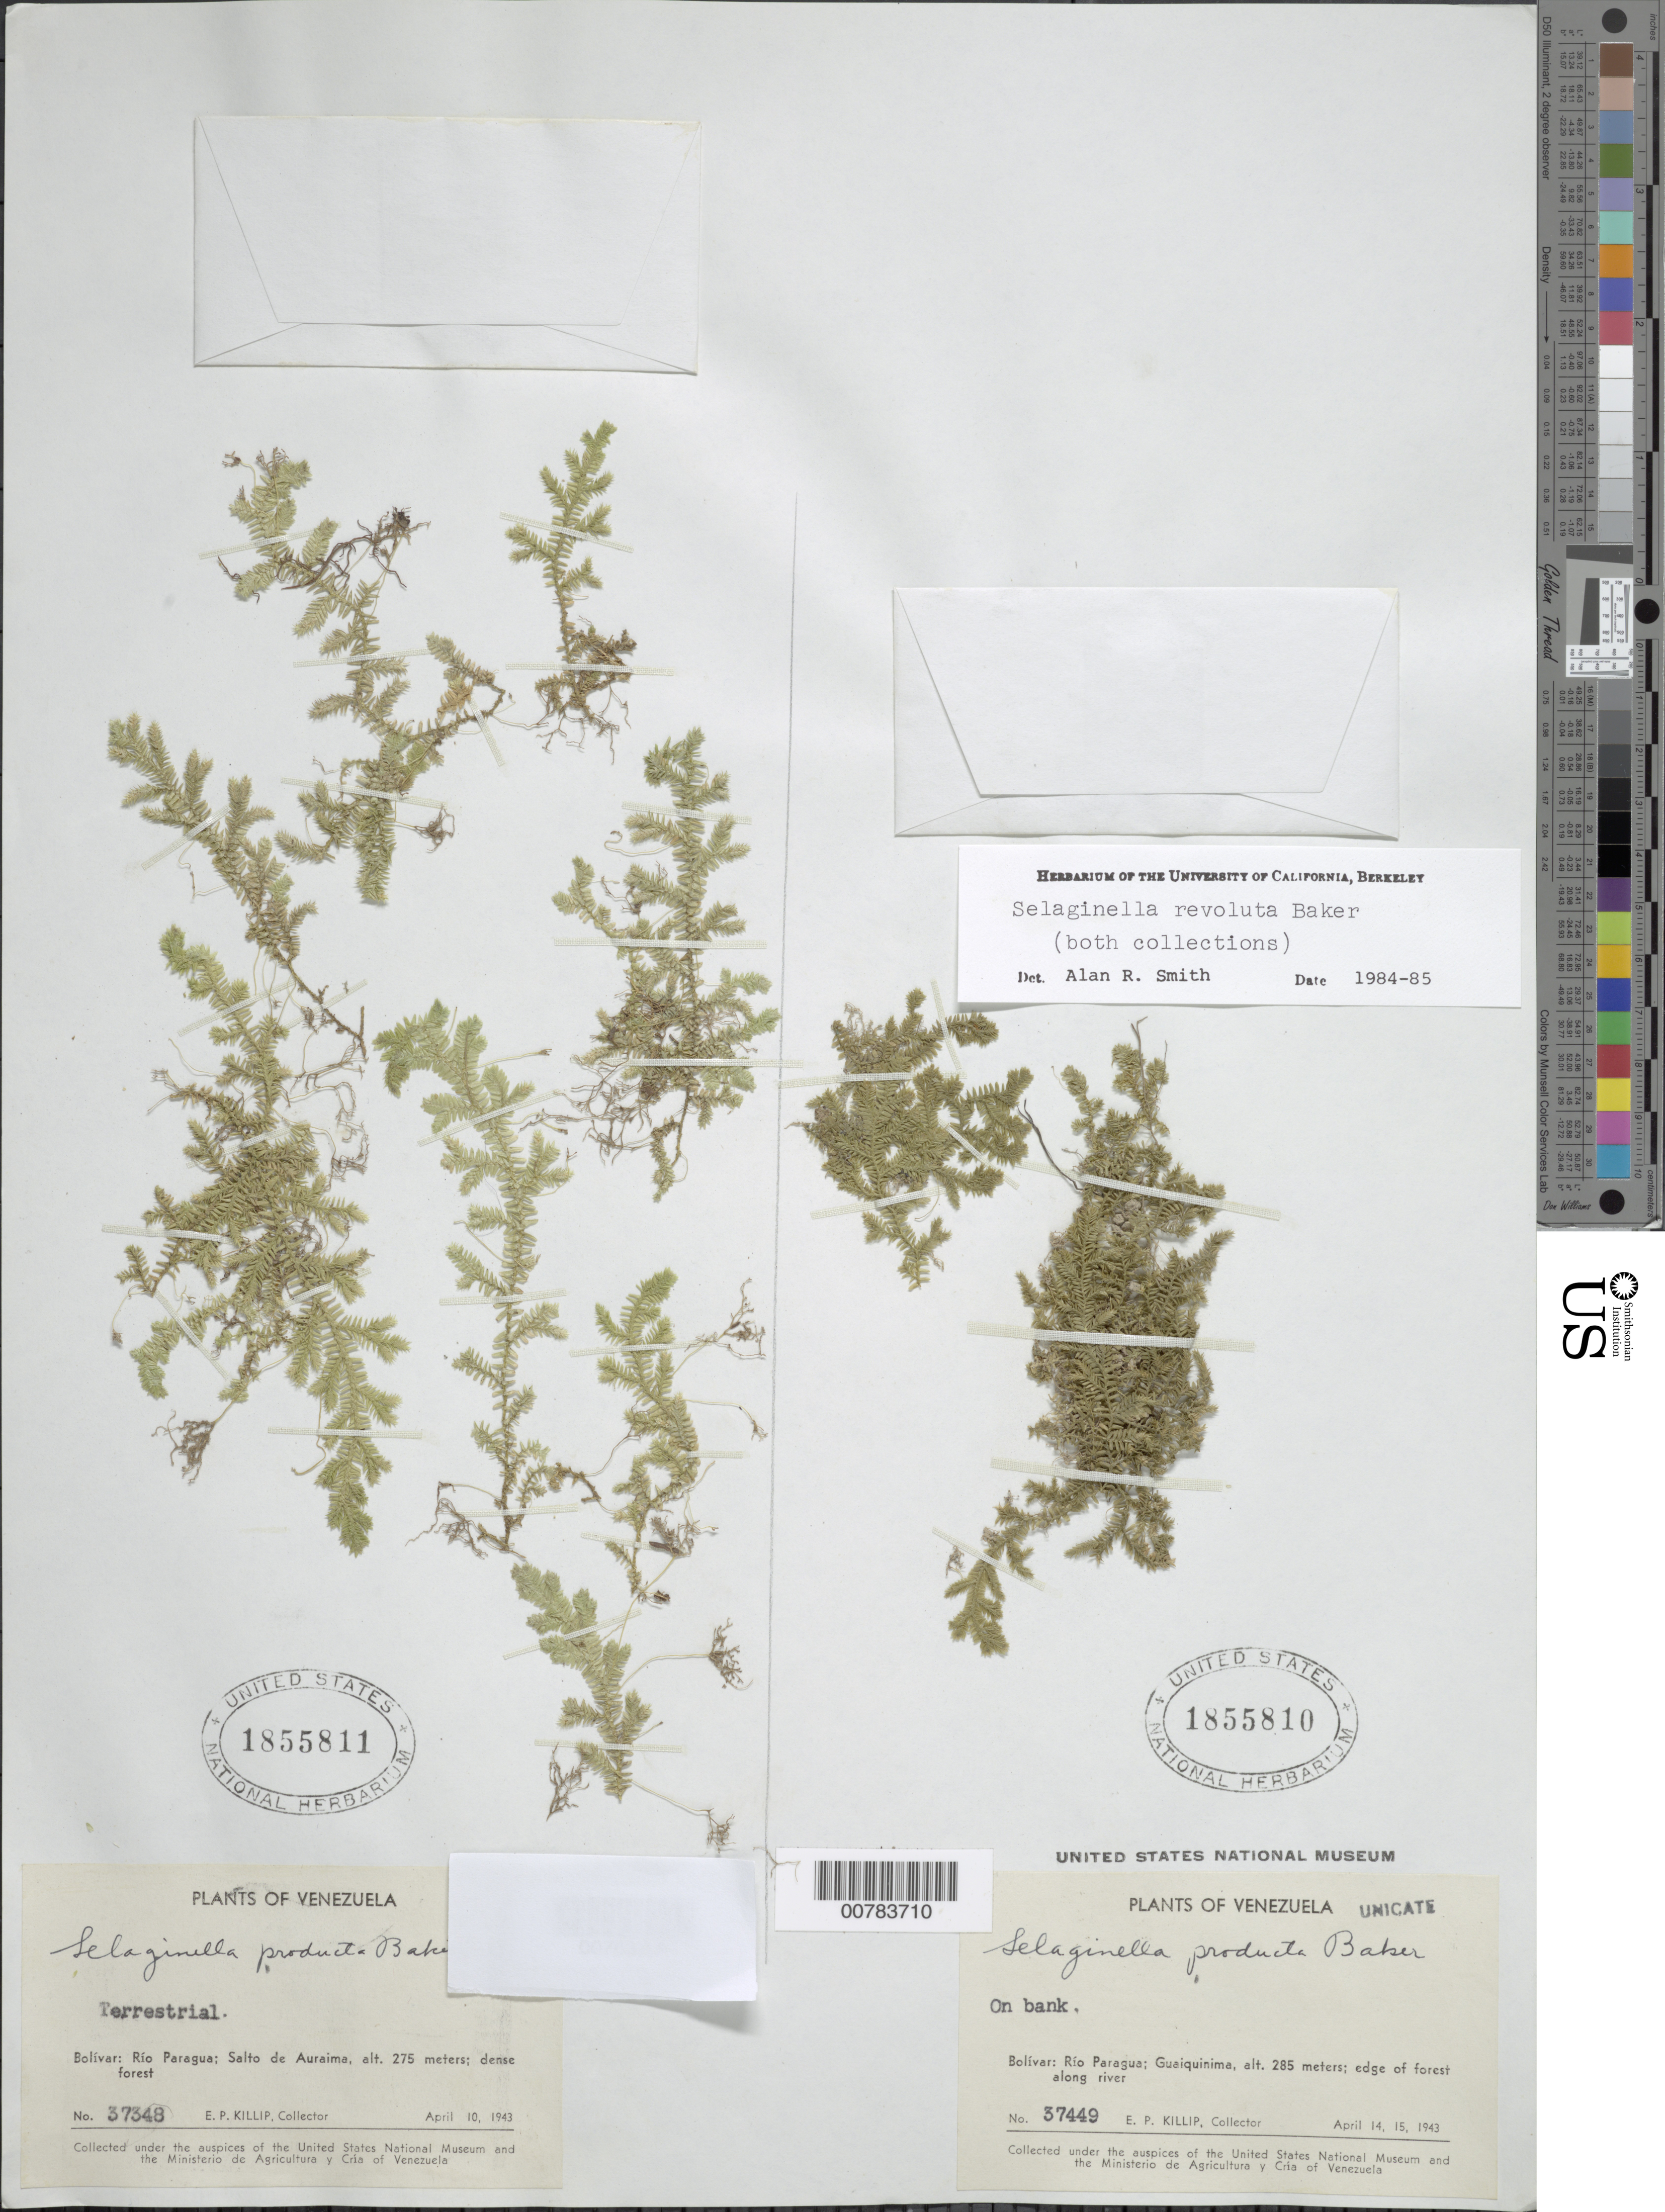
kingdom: Plantae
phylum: Tracheophyta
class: Lycopodiopsida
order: Selaginellales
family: Selaginellaceae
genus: Selaginella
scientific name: Selaginella revoluta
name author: Baker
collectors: E. P. Killip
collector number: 37449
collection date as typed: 14-Apr-43 to 15-Apr-43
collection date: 1943-04-14/1943-04-15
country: Venezuela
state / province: Bolívar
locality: Guaiquinima, Río Paragua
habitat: Edge of forest along river, on bank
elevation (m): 285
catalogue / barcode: US 1855810